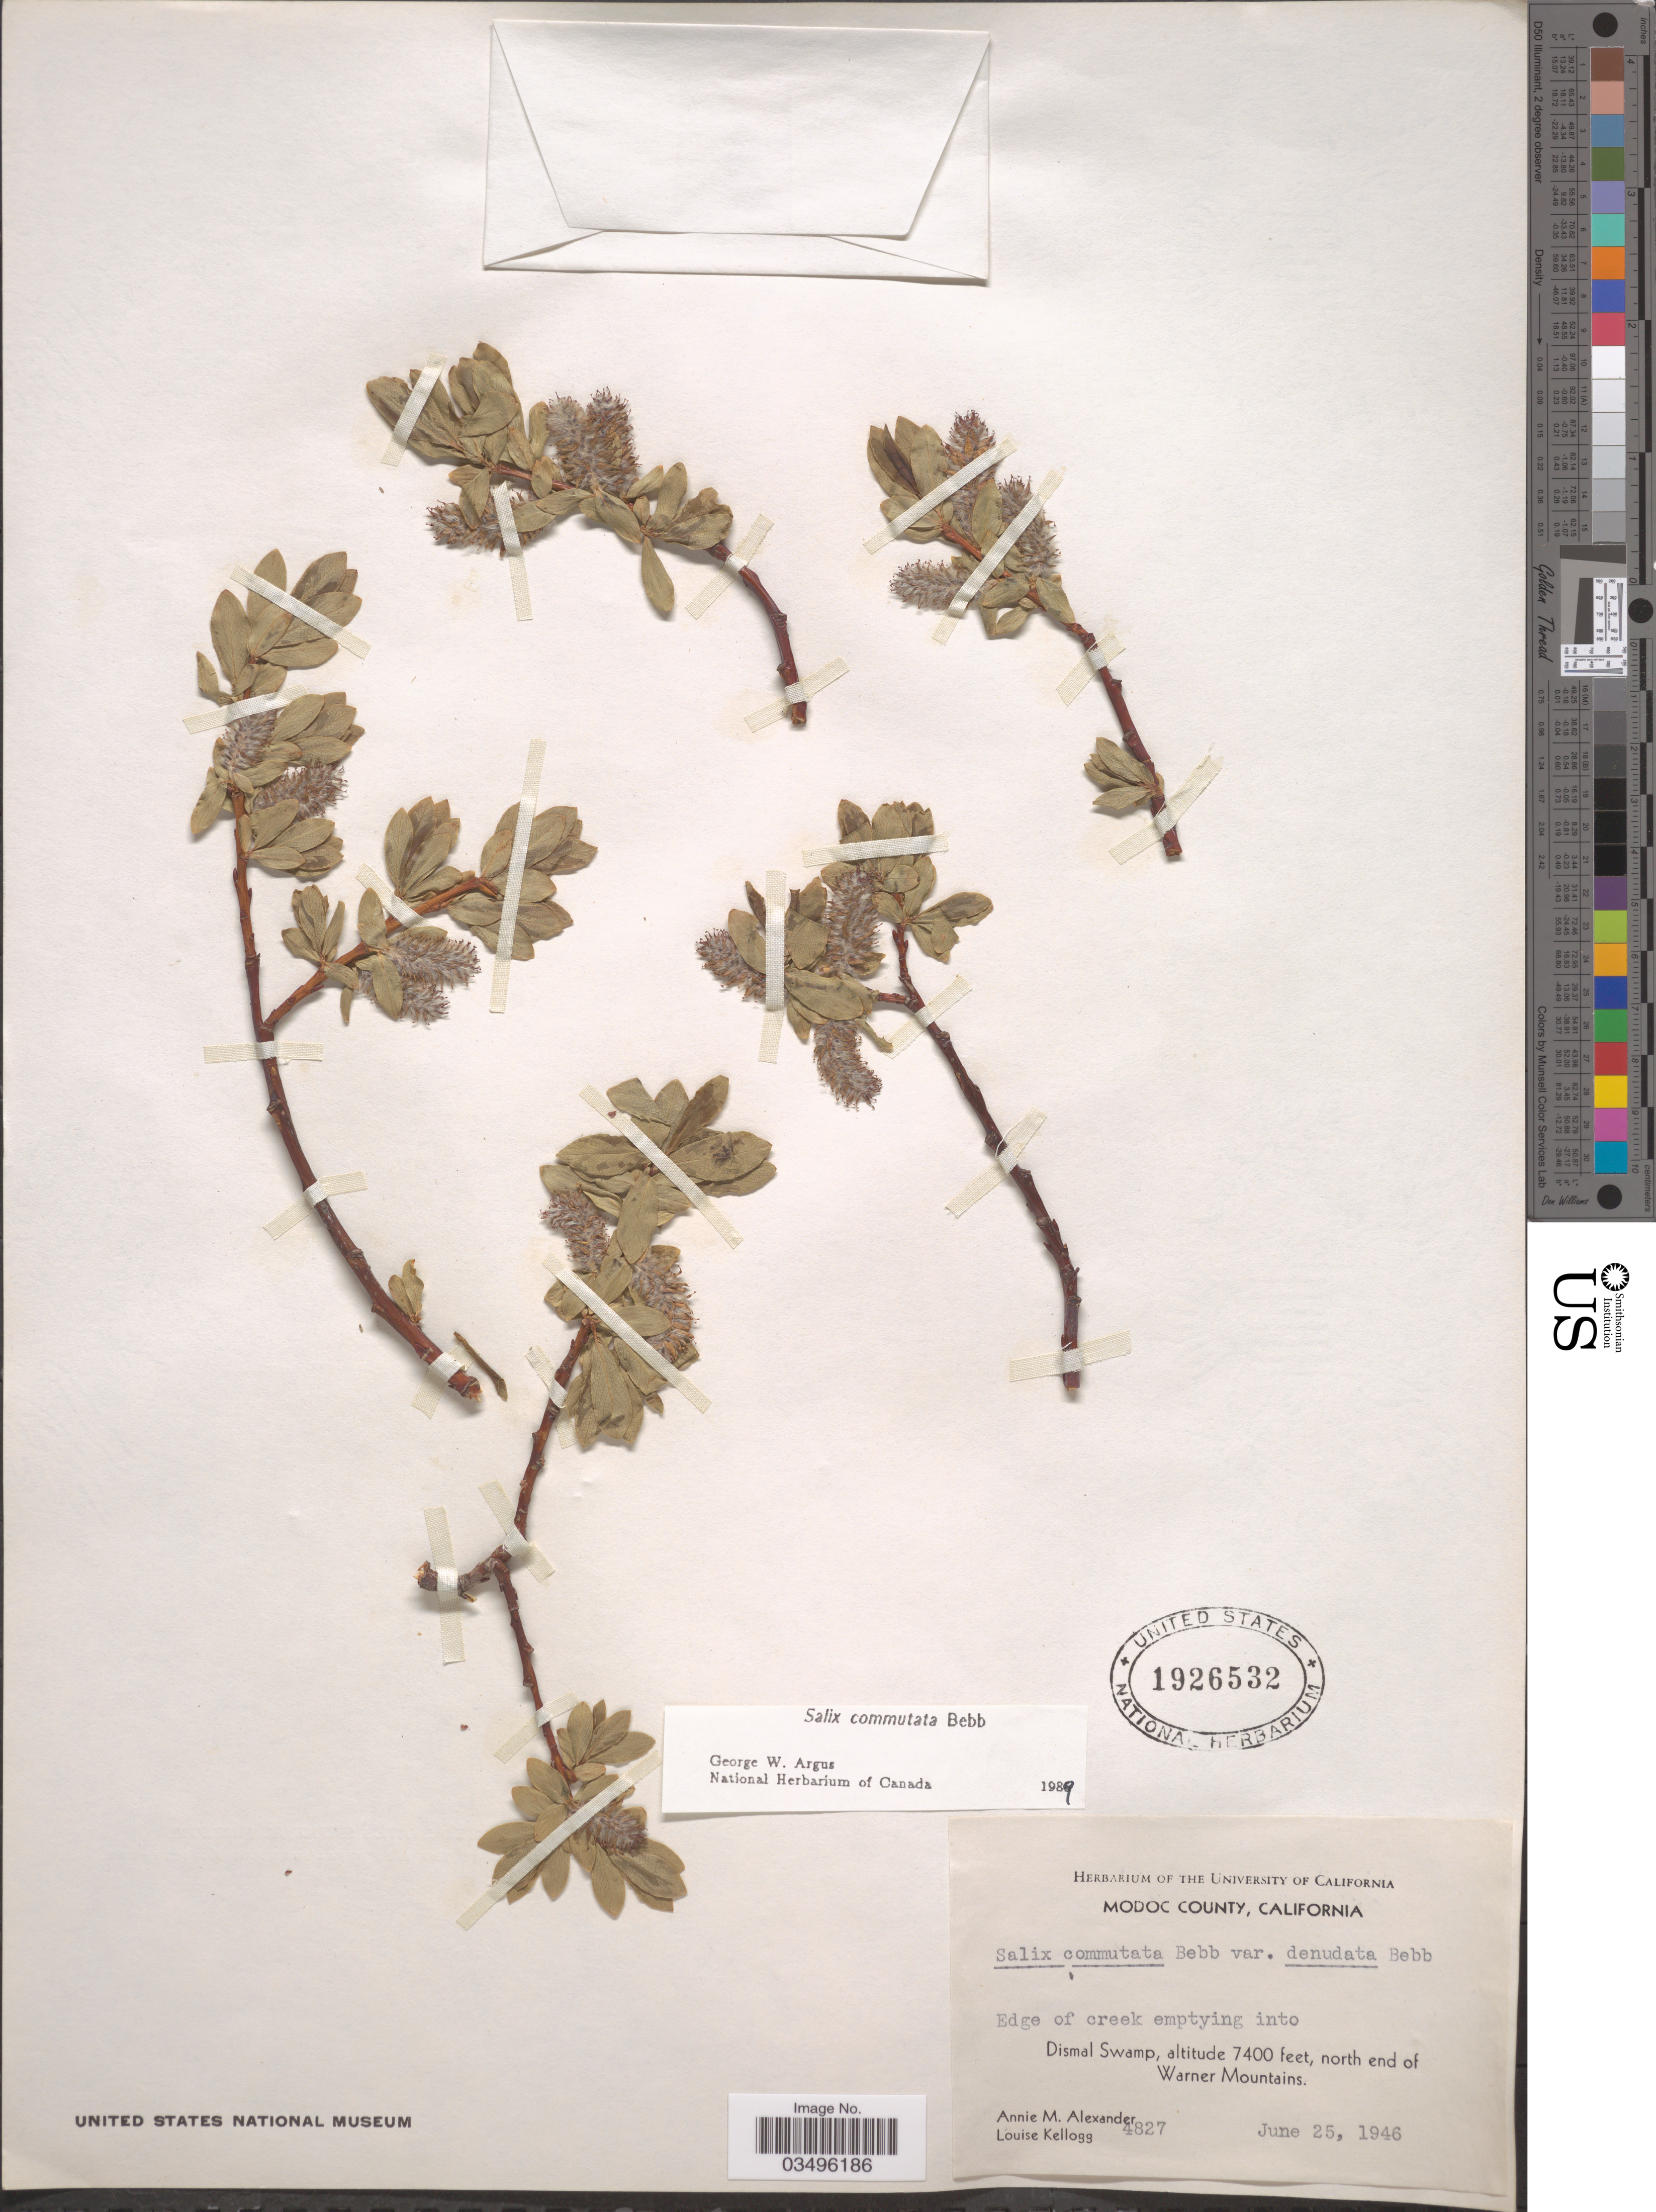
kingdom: Plantae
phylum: Tracheophyta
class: Magnoliopsida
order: Malpighiales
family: Salicaceae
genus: Salix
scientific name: Salix commutata var. denudata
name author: Bebb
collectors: A. M. Alexander & L. Kellogg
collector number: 4827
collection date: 1946-06-25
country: United States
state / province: California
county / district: Modoc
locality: Modoc County. Dismal Swamp, north end of Warner Mountains.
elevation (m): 2256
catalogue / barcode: US 1926532